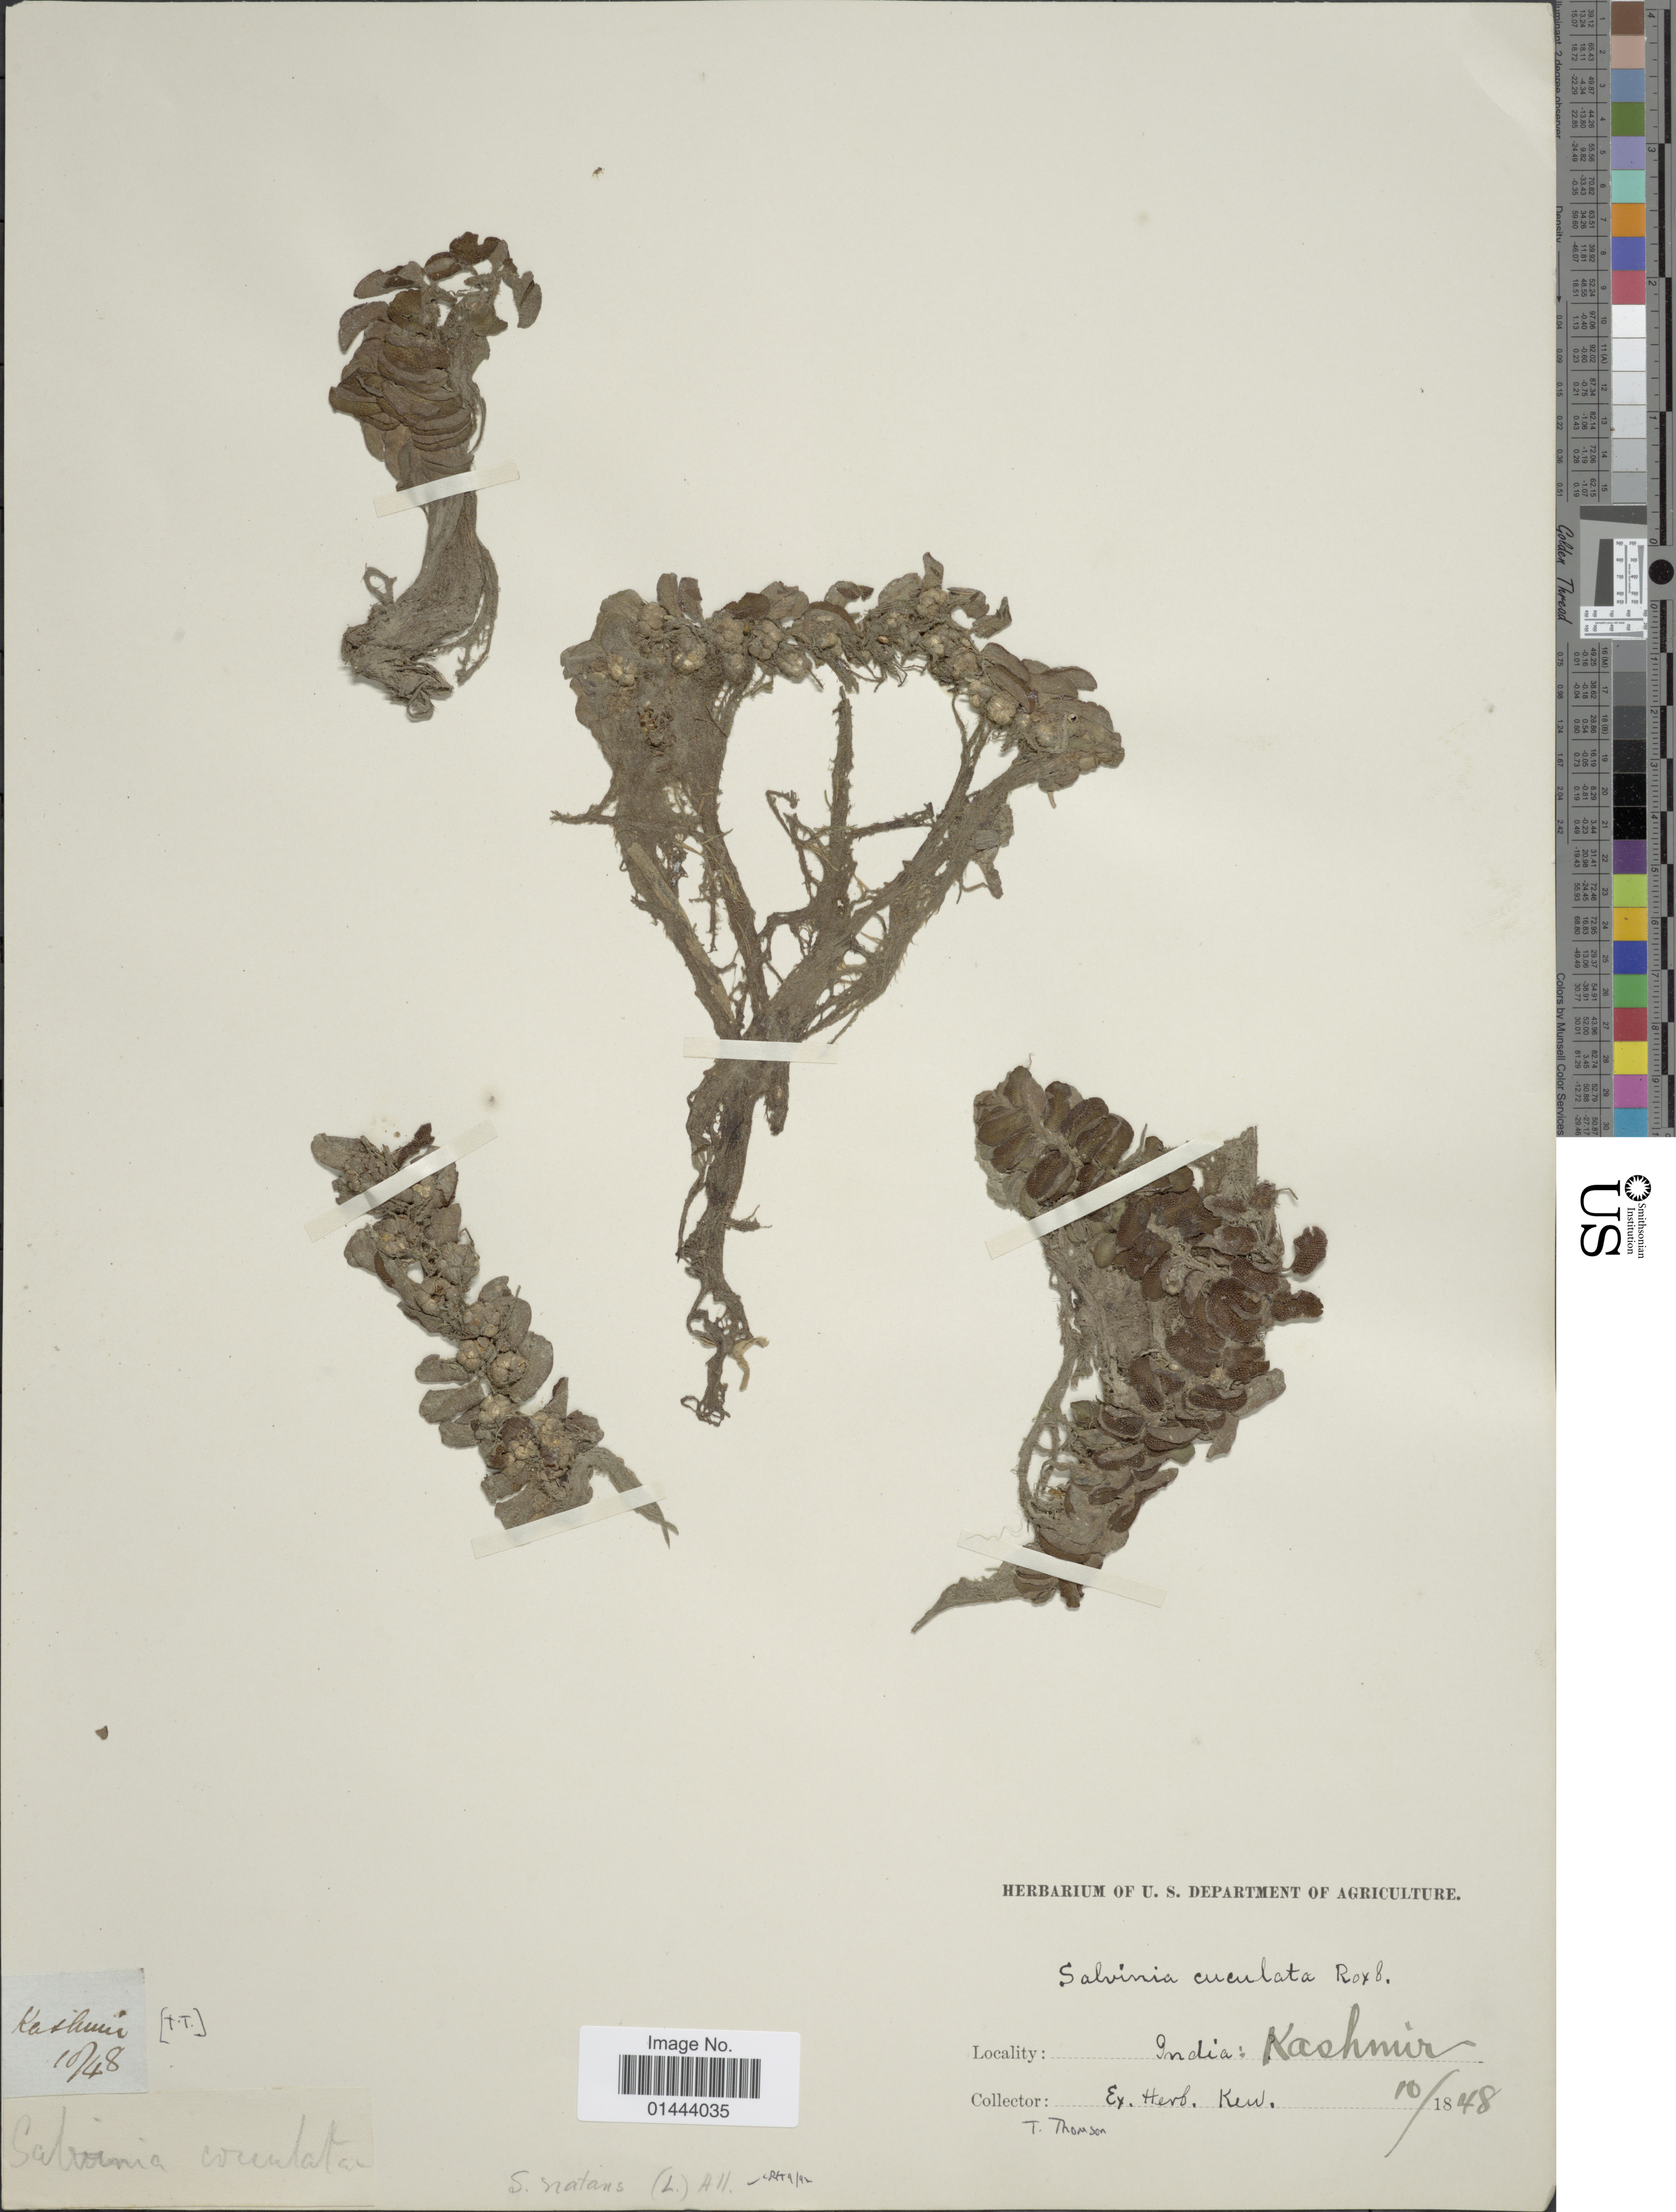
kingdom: Plantae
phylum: Tracheophyta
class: Polypodiopsida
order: Salviniales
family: Salviniaceae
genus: Salvinia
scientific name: Salvinia natans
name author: (L.) All.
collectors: T. Thomson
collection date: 1848-10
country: India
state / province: Jammu and Kashmir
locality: Kashmir